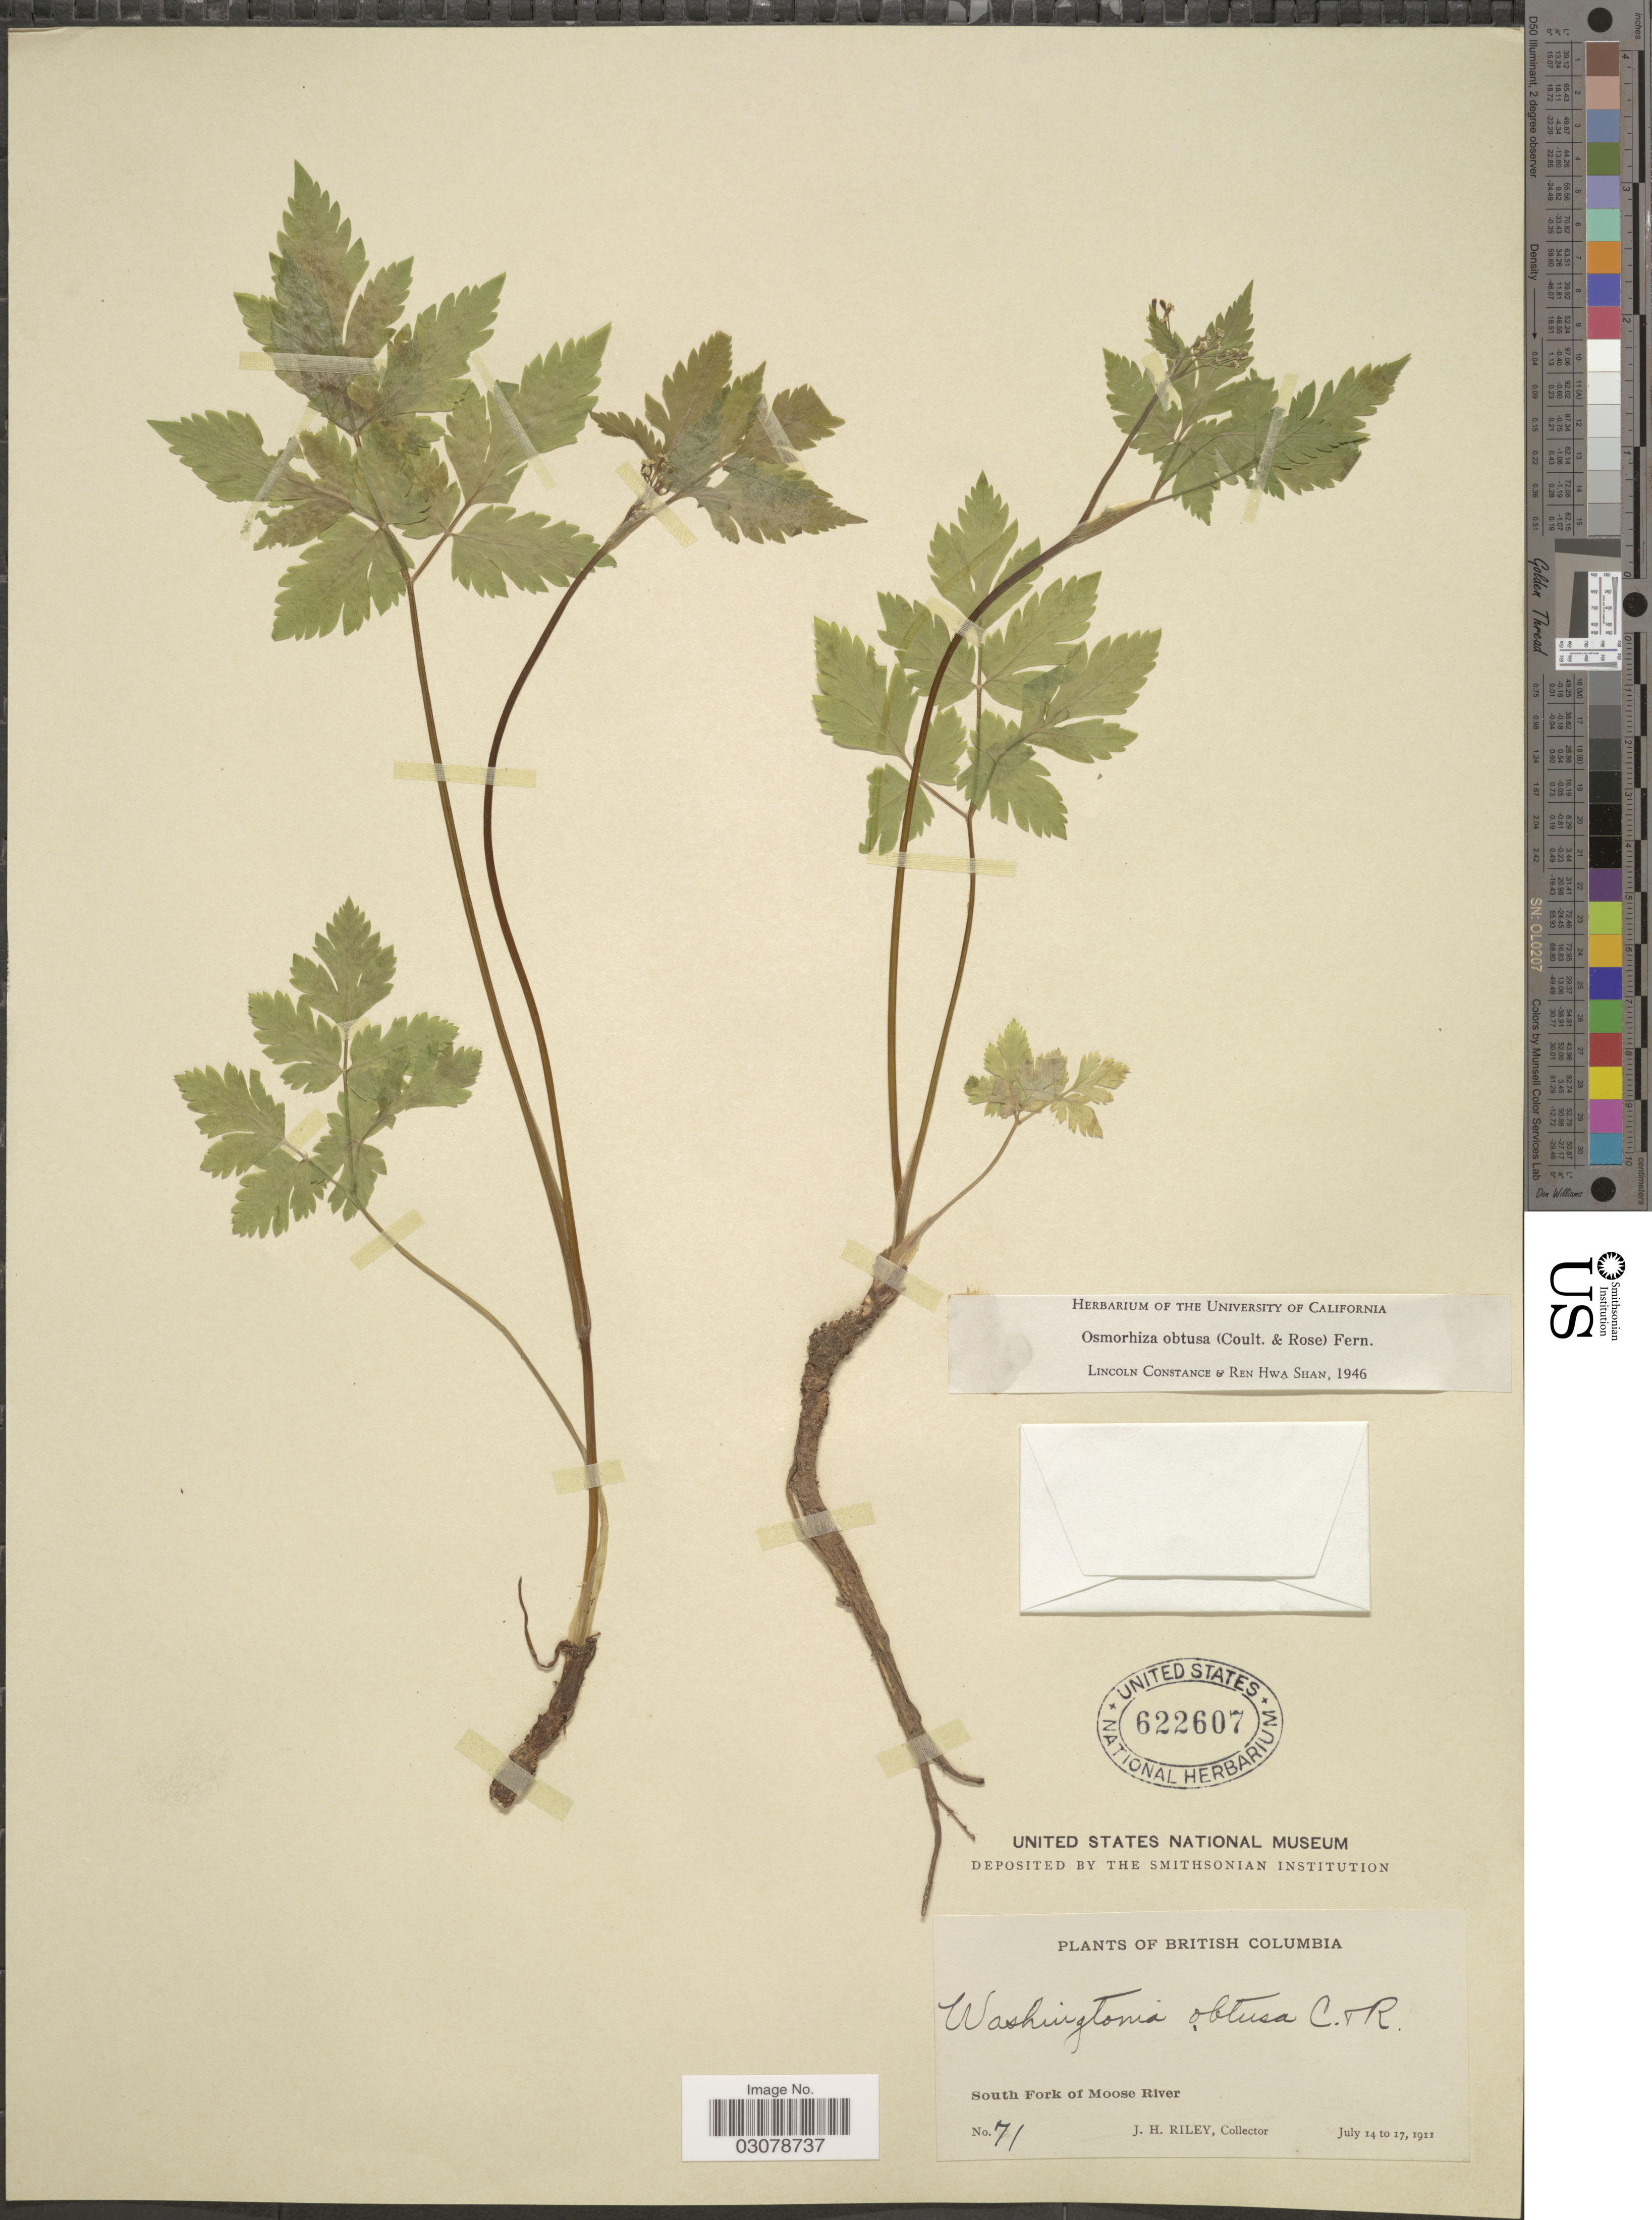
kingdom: Plantae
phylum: Tracheophyta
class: Magnoliopsida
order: Apiales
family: Apiaceae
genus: Osmorhiza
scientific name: Osmorhiza obtusa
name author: (J.M. Coult. & Rose) Fernald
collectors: J. H. Riley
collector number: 71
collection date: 1911-07-14/1911-07-17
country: Canada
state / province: British Columbia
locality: South Fork of Moose River.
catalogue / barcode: US 622607